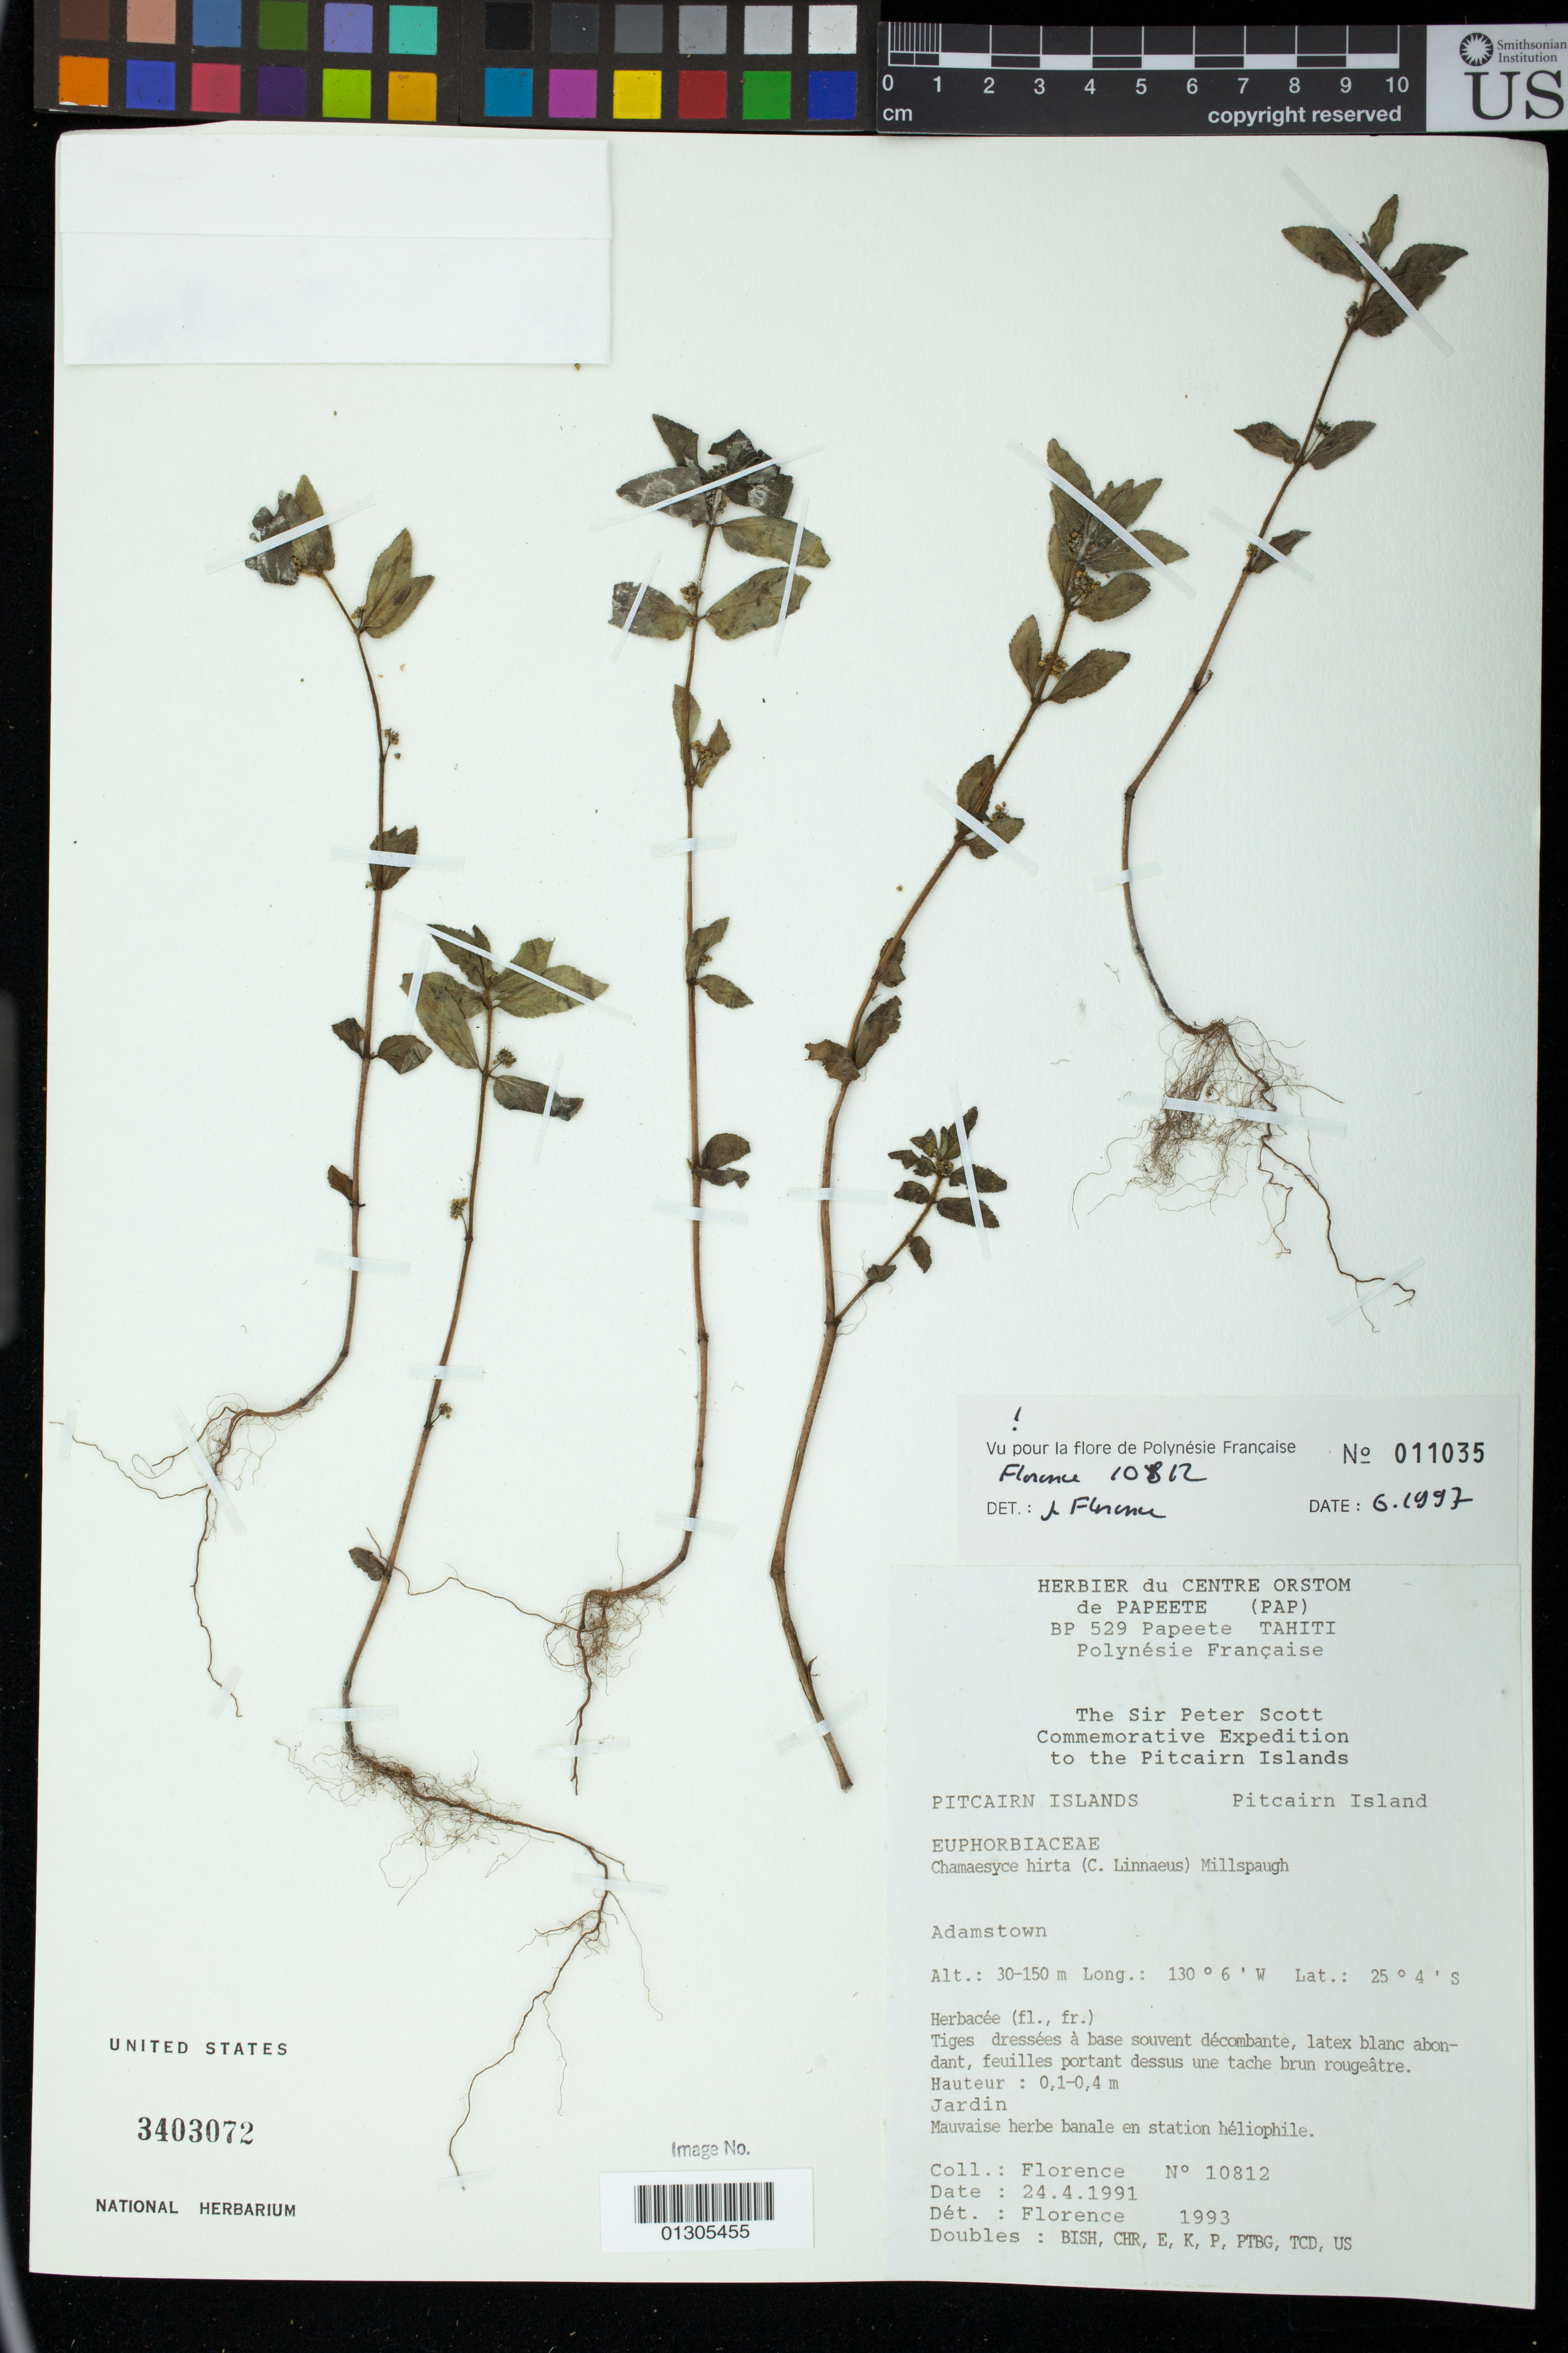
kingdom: Plantae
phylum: Tracheophyta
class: Magnoliopsida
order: Malpighiales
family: Euphorbiaceae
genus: Euphorbia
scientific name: Euphorbia hirta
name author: L.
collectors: J. Florence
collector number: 10812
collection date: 1991-04-24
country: Pitcairn Islands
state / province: Pitcairn Island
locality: Adamstown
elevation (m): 30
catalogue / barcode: US 3403072